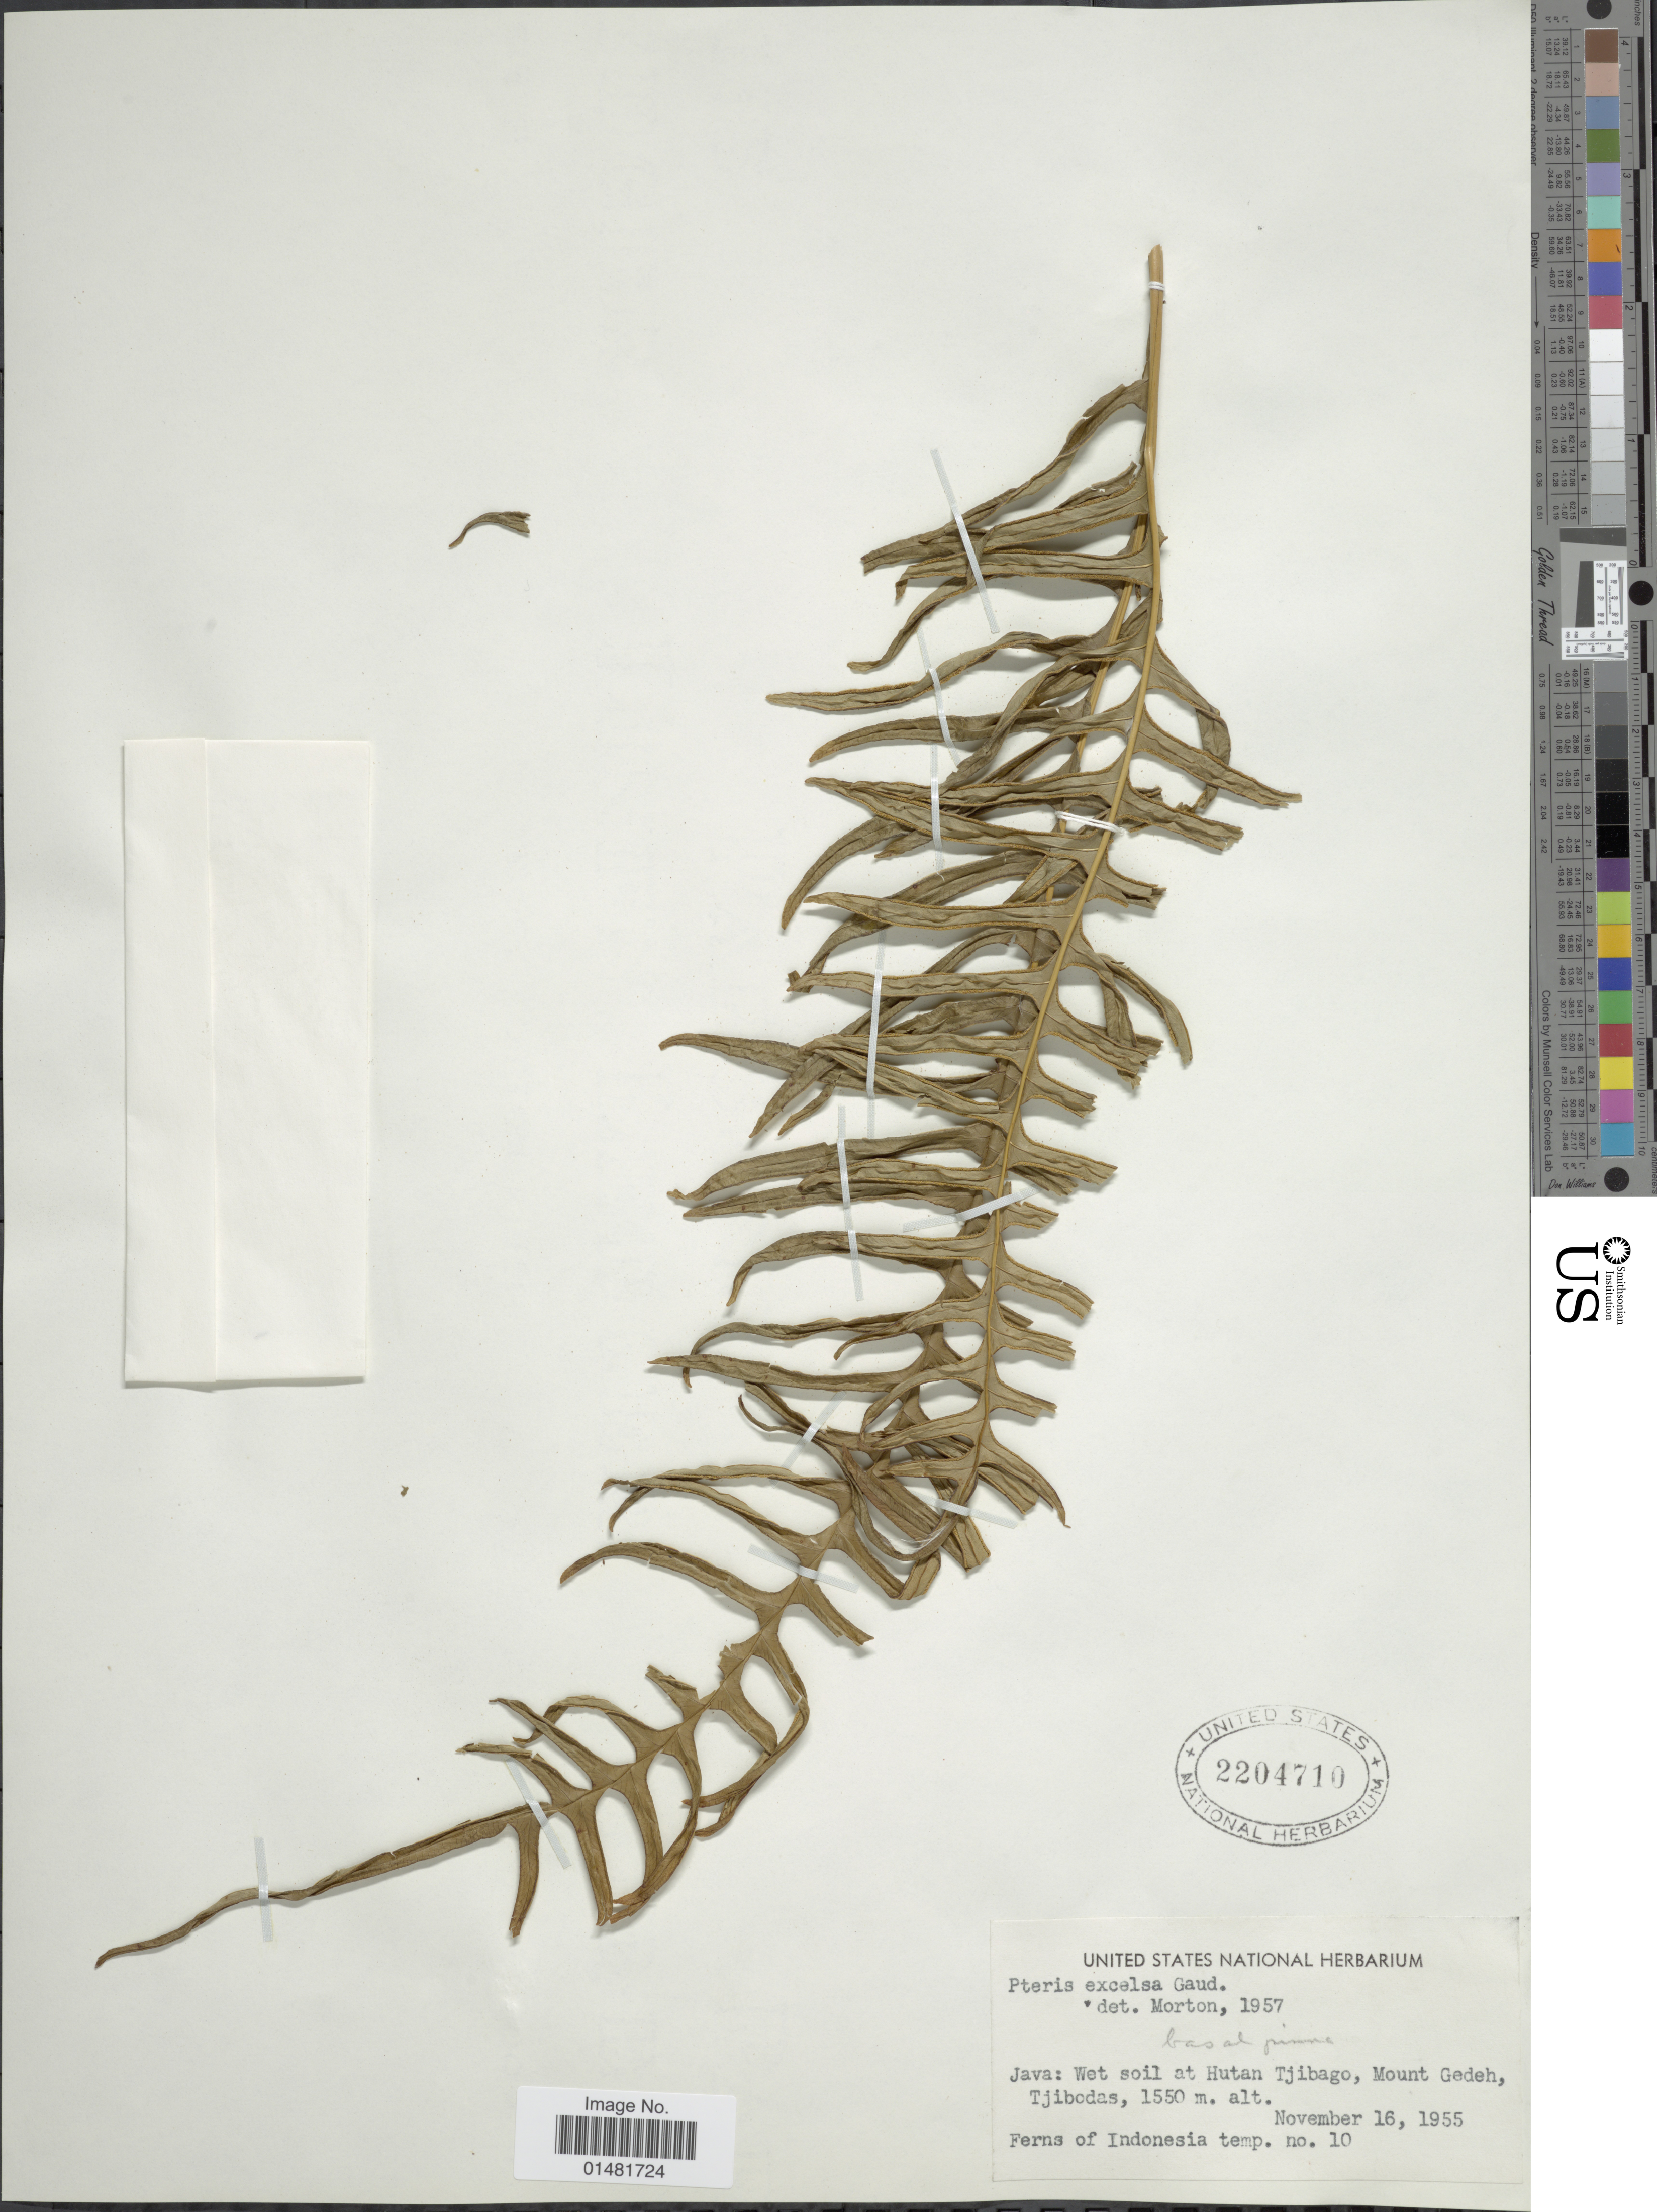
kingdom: Plantae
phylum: Tracheophyta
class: Polypodiopsida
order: Polypodiales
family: Pteridaceae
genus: Pteris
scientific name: Pteris excelsa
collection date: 1955-11-16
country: Indonesia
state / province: Java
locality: Wet soil at Hutan Tjibago, Mount Gedeh, Tjibodas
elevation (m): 1550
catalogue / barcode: US 2204710